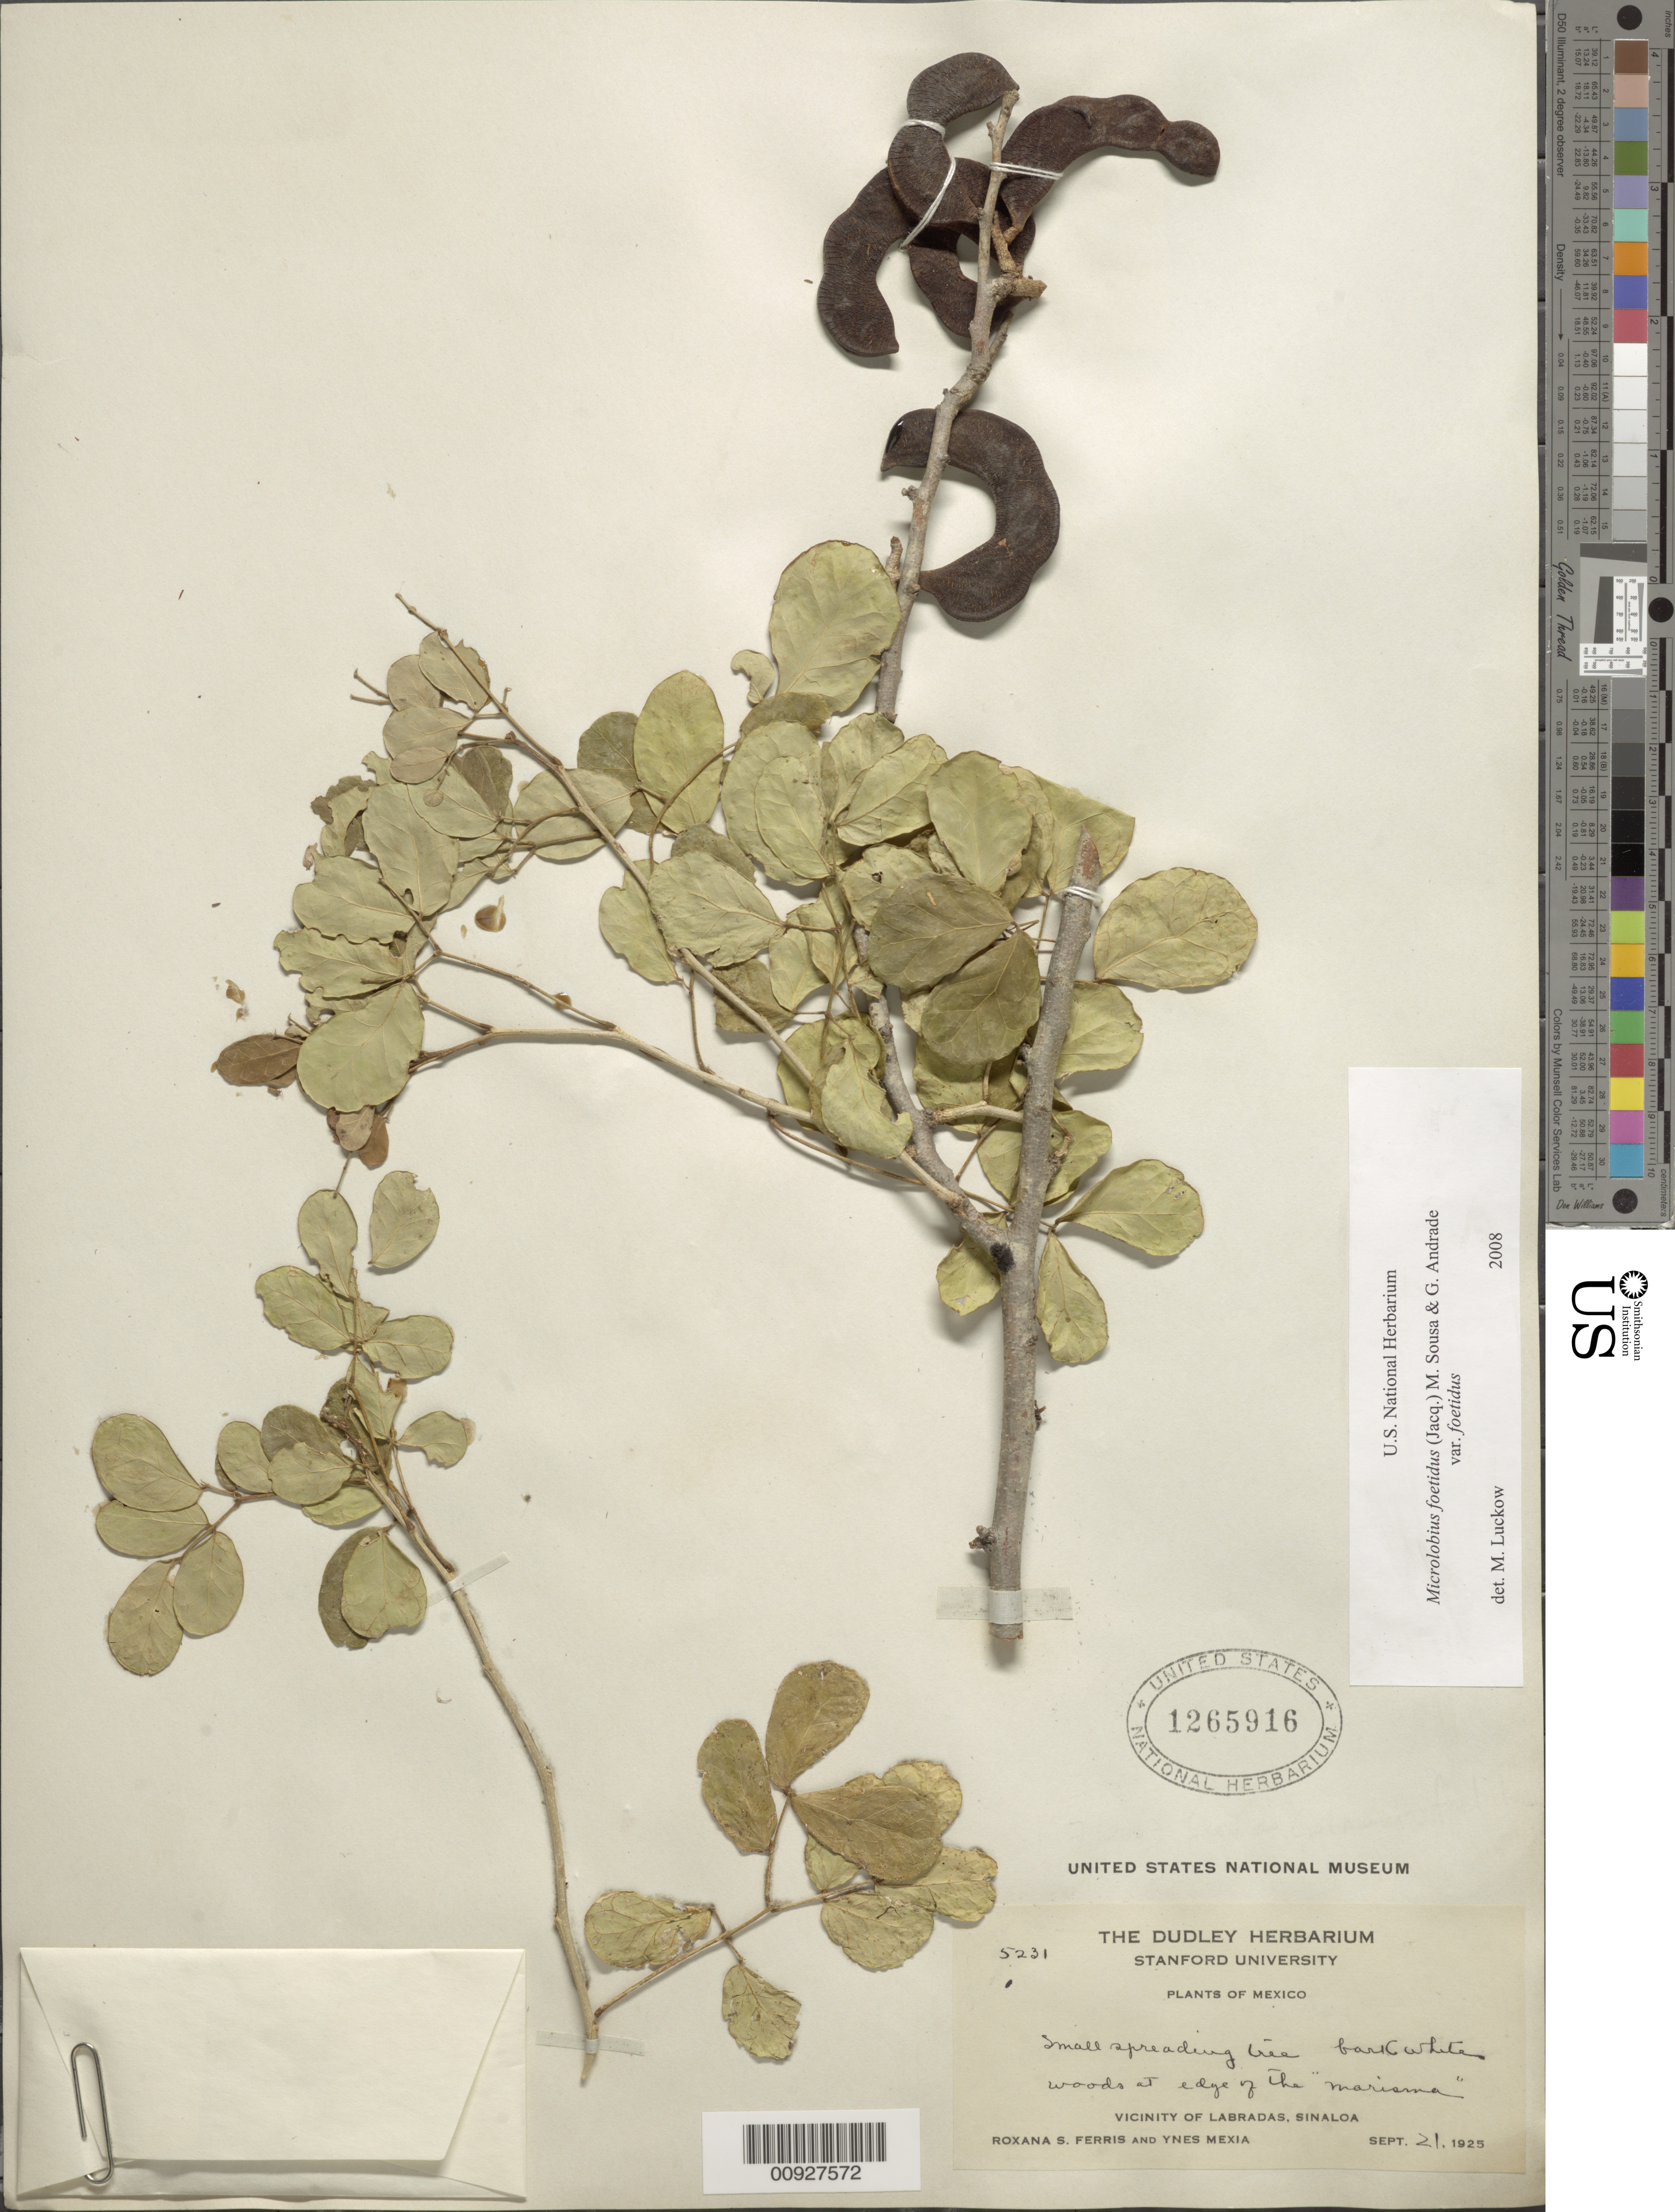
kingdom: Plantae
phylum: Tracheophyta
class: Magnoliopsida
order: Fabales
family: Fabaceae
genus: Microlobius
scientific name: Microlobius foetidus subsp. foetidus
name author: (Jacq.) M. Sousa & G. Andrade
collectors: R. S. Ferris & Y. Mexia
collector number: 5231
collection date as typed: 21 Sep 1925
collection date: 1925-09-21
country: Mexico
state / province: Sinaloa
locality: Vicinity of Labradas, Sinaloa.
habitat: Woods at the edge of the "marisma".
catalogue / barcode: US 1265916